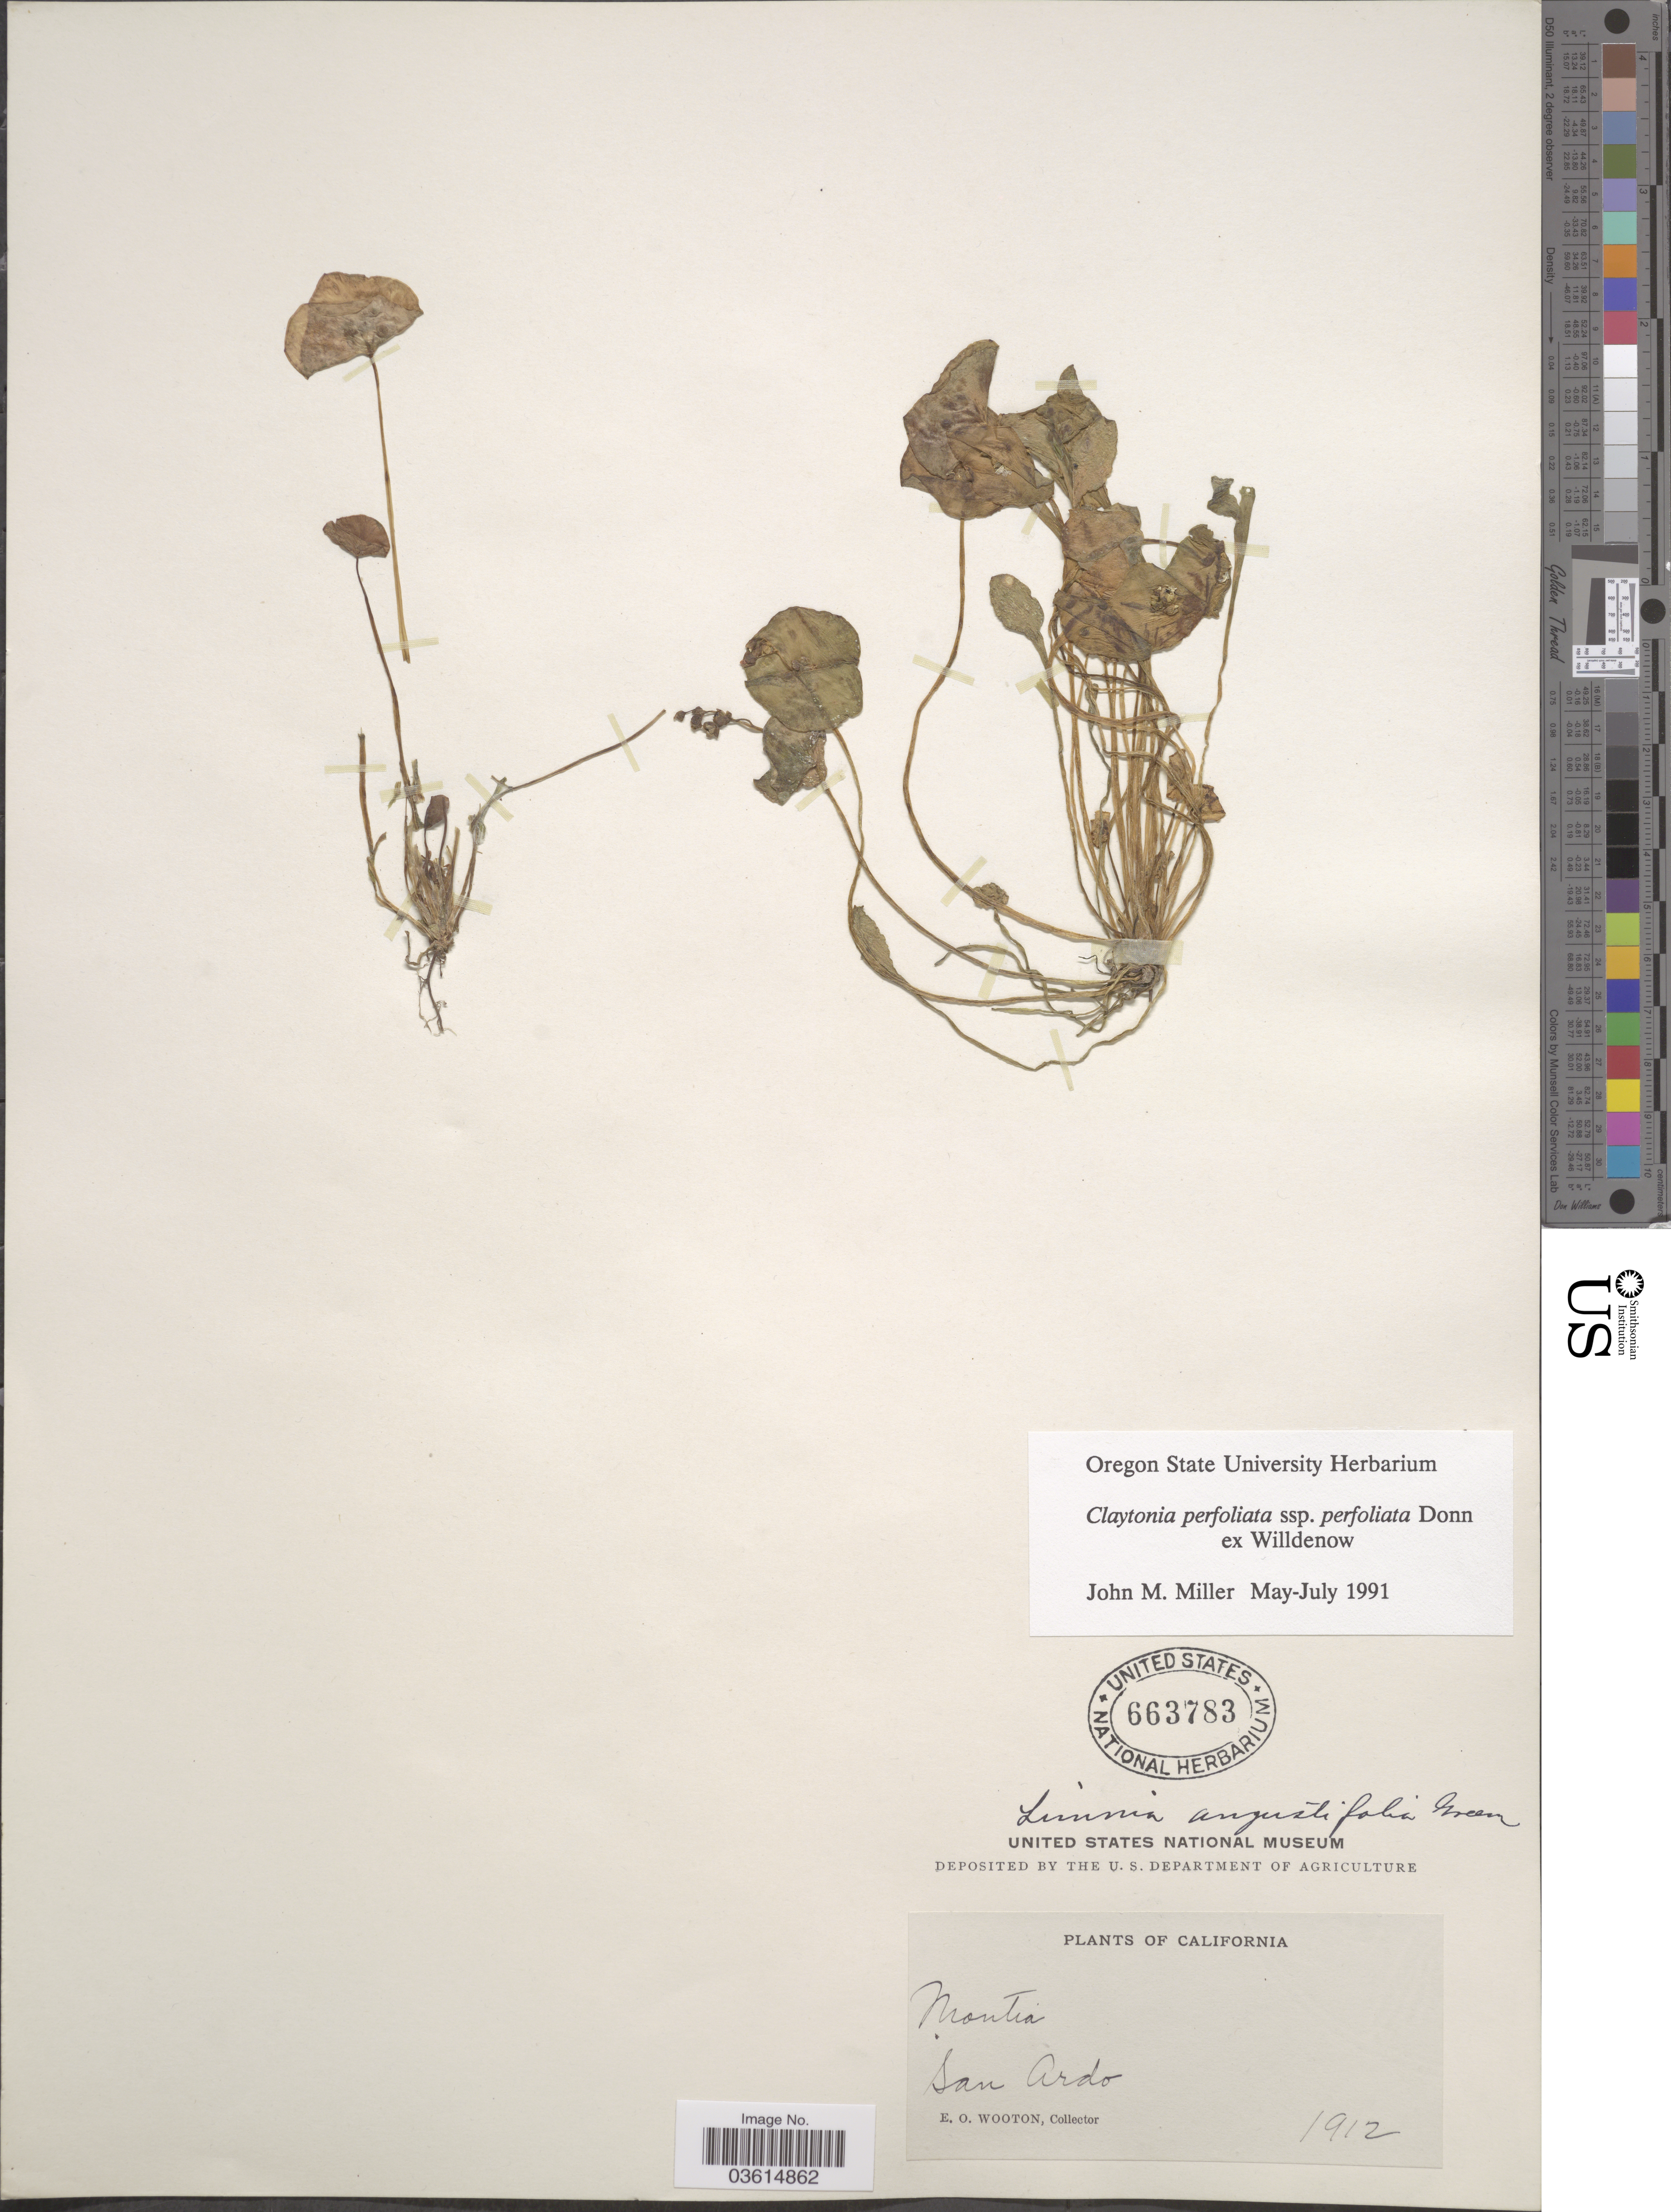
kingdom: Plantae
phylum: Tracheophyta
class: Magnoliopsida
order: Caryophyllales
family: Montiaceae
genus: Claytonia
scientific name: Claytonia perfoliata subsp. perfoliata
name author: Donn ex Willd.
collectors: E. O. Wooton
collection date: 1912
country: United States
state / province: California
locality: San Ardo.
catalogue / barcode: US 663783